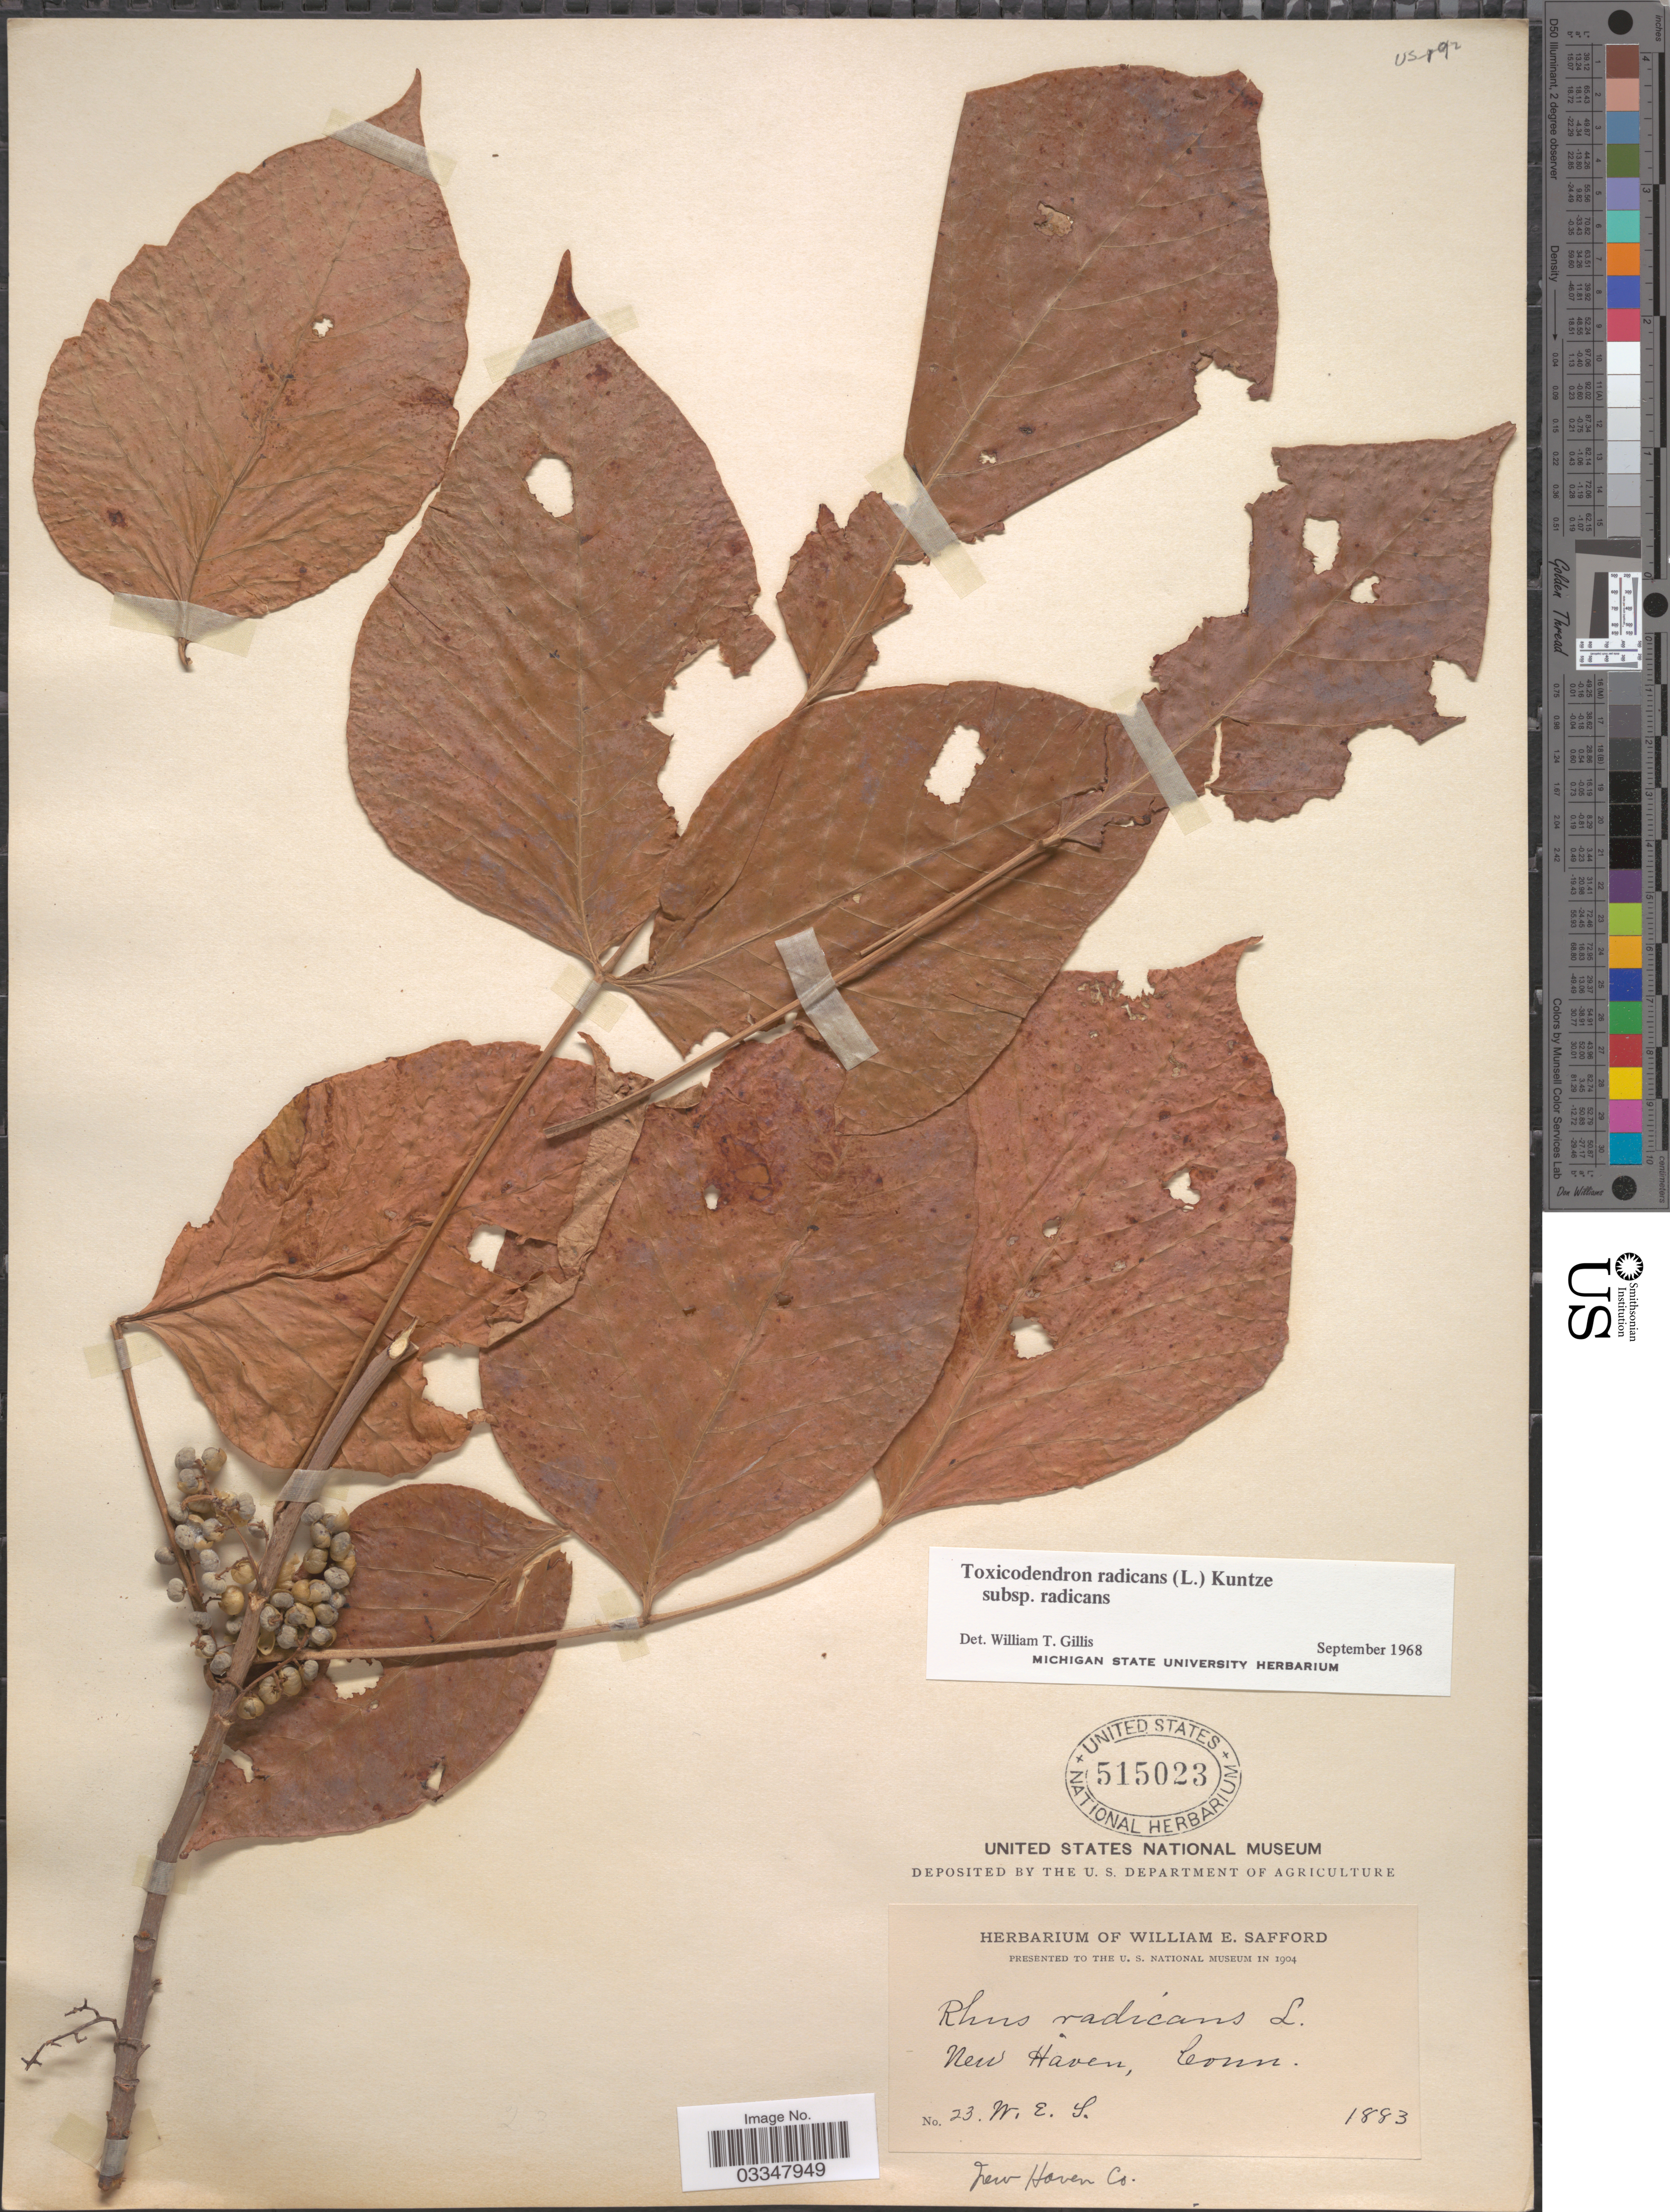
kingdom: Plantae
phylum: Tracheophyta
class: Magnoliopsida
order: Sapindales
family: Anacardiaceae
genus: Toxicodendron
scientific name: Toxicodendron radicans subsp. radicans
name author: (L.) Kuntze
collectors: W. E. Safford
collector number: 23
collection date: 1883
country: United States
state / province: Connecticut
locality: New Haven, New Haven Co.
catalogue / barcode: US 515023